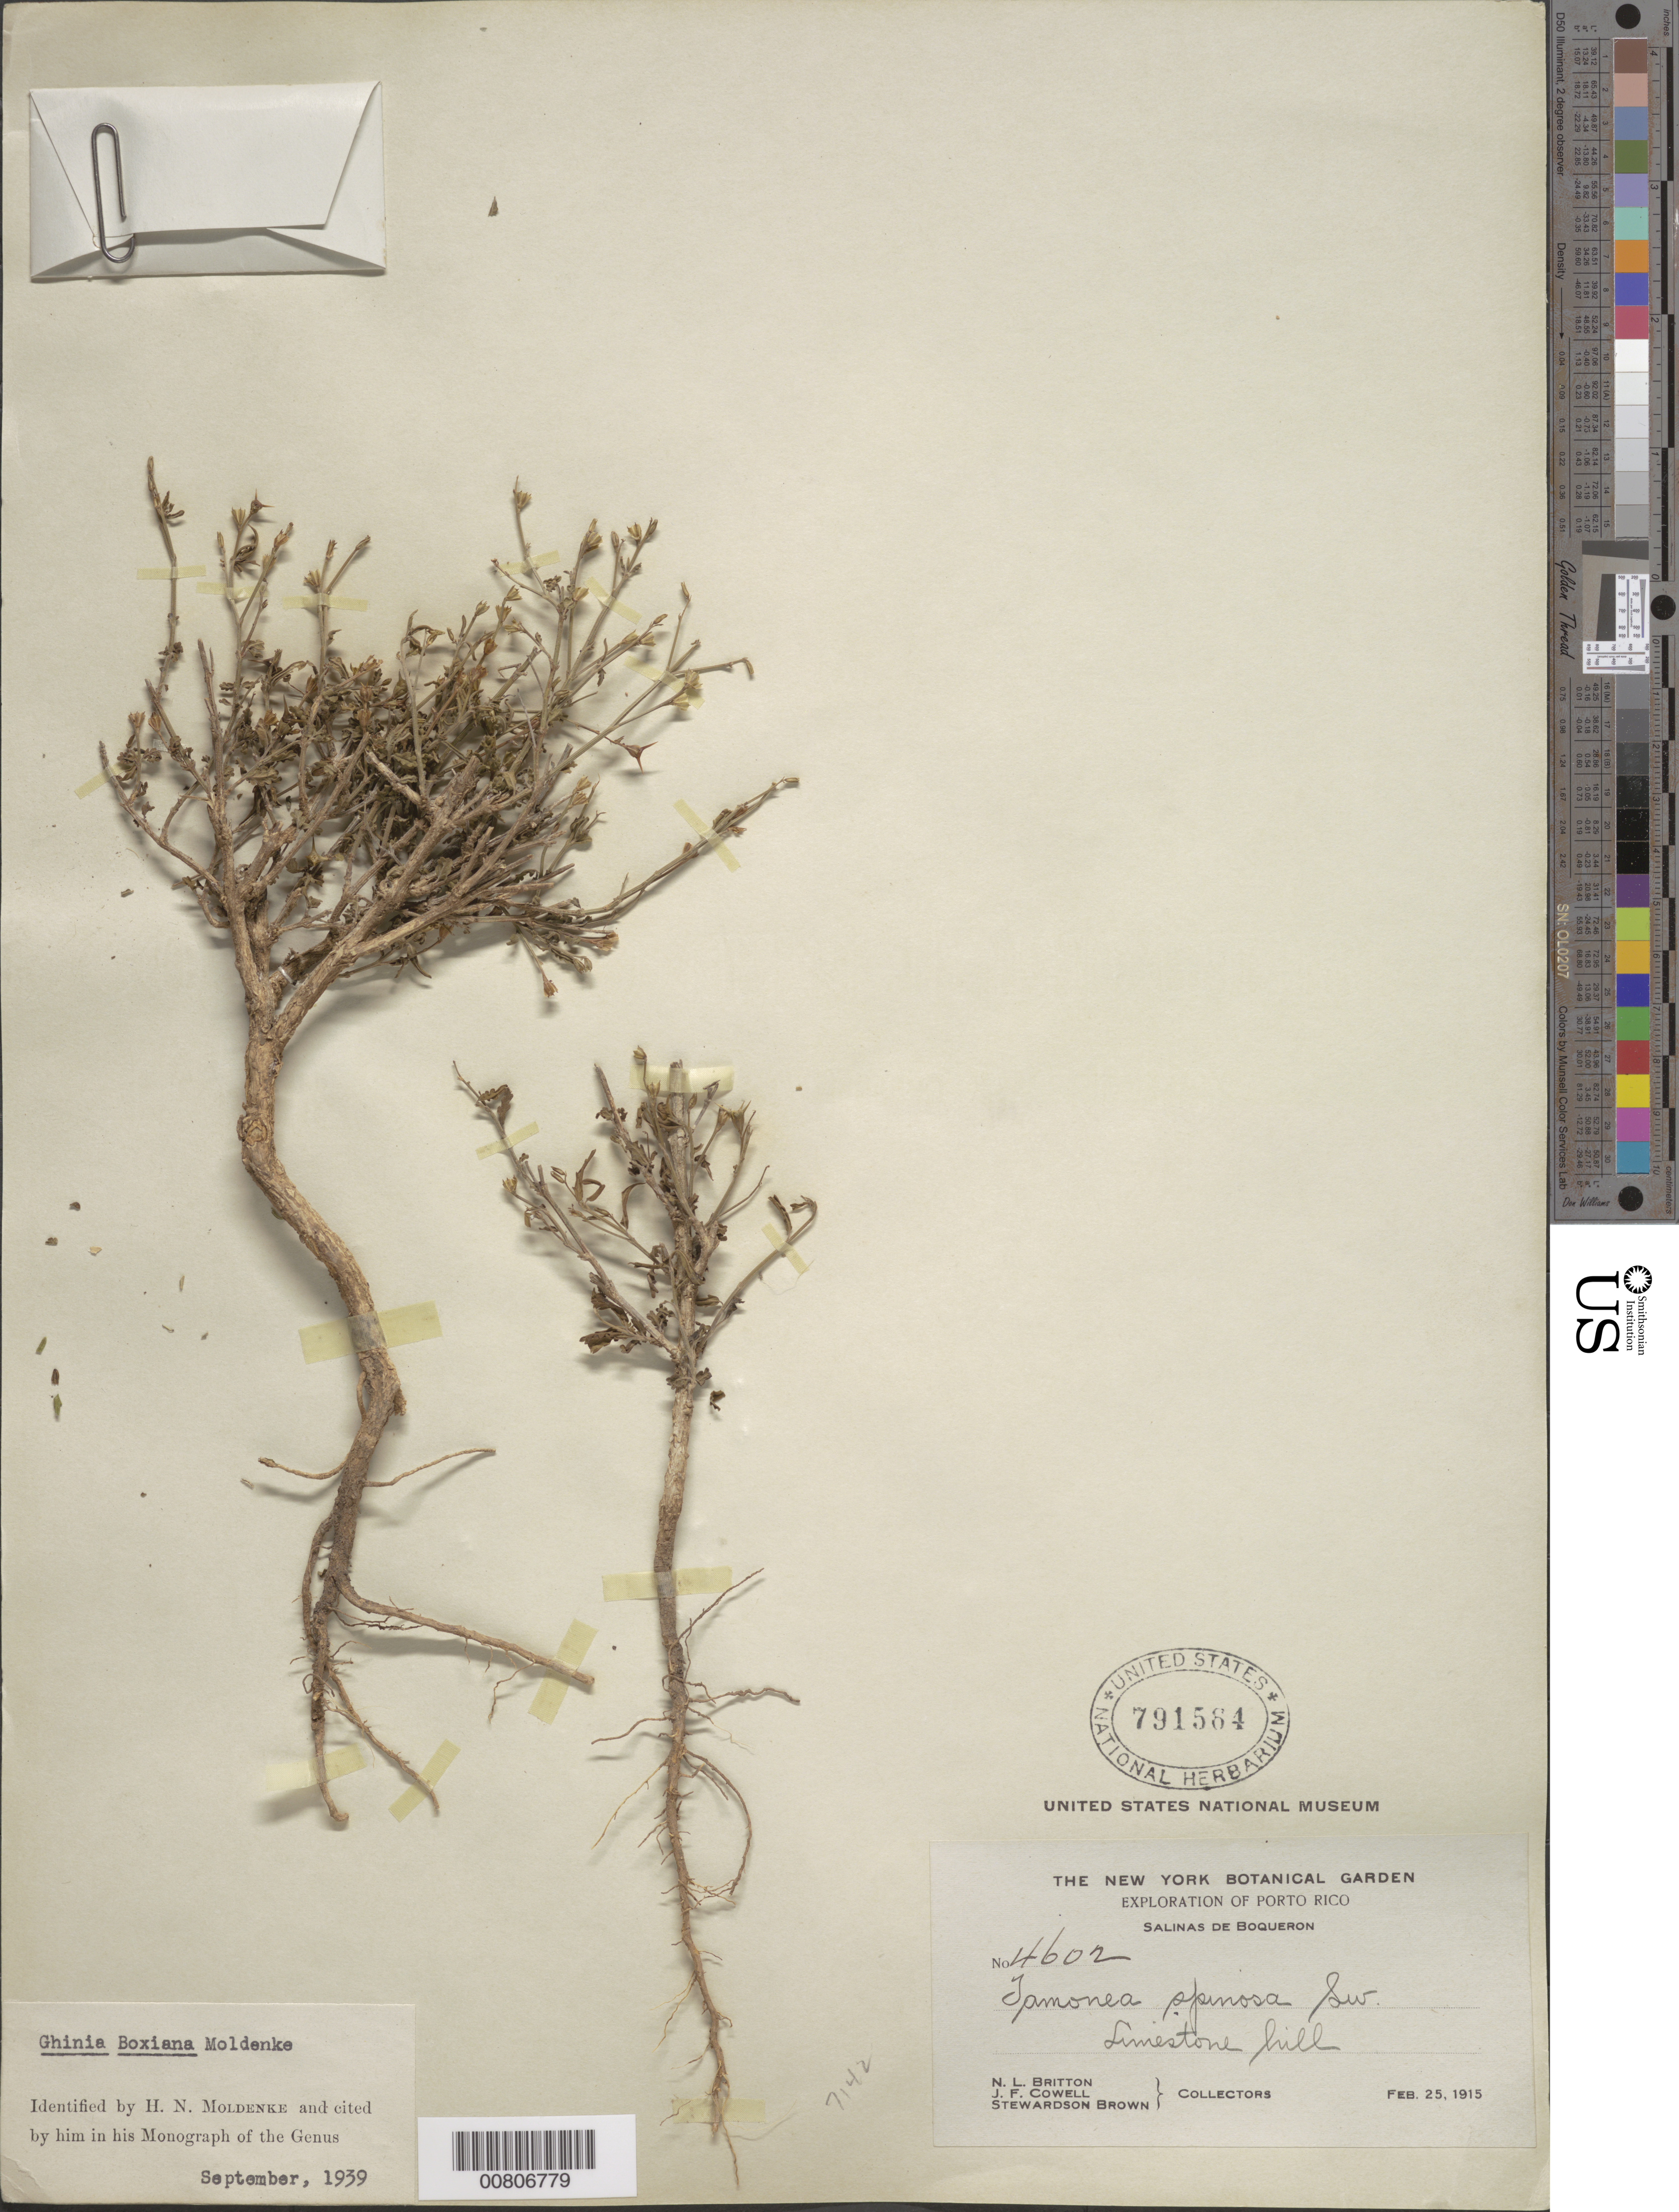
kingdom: Plantae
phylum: Tracheophyta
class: Magnoliopsida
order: Lamiales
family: Verbenaceae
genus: Tamonea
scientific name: Tamonea boxiana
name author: (Moldenke) R.A. Howard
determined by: Moldenke, H. N.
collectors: N. Britton, J. F. Cowell & S. Brown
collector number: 4602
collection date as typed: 25 Feb 1915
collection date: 1915-02-25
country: Puerto Rico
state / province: Cabo Rojo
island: Puerto Rico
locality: Salanis de Boqueron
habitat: Limestone hill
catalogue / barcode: US 791584